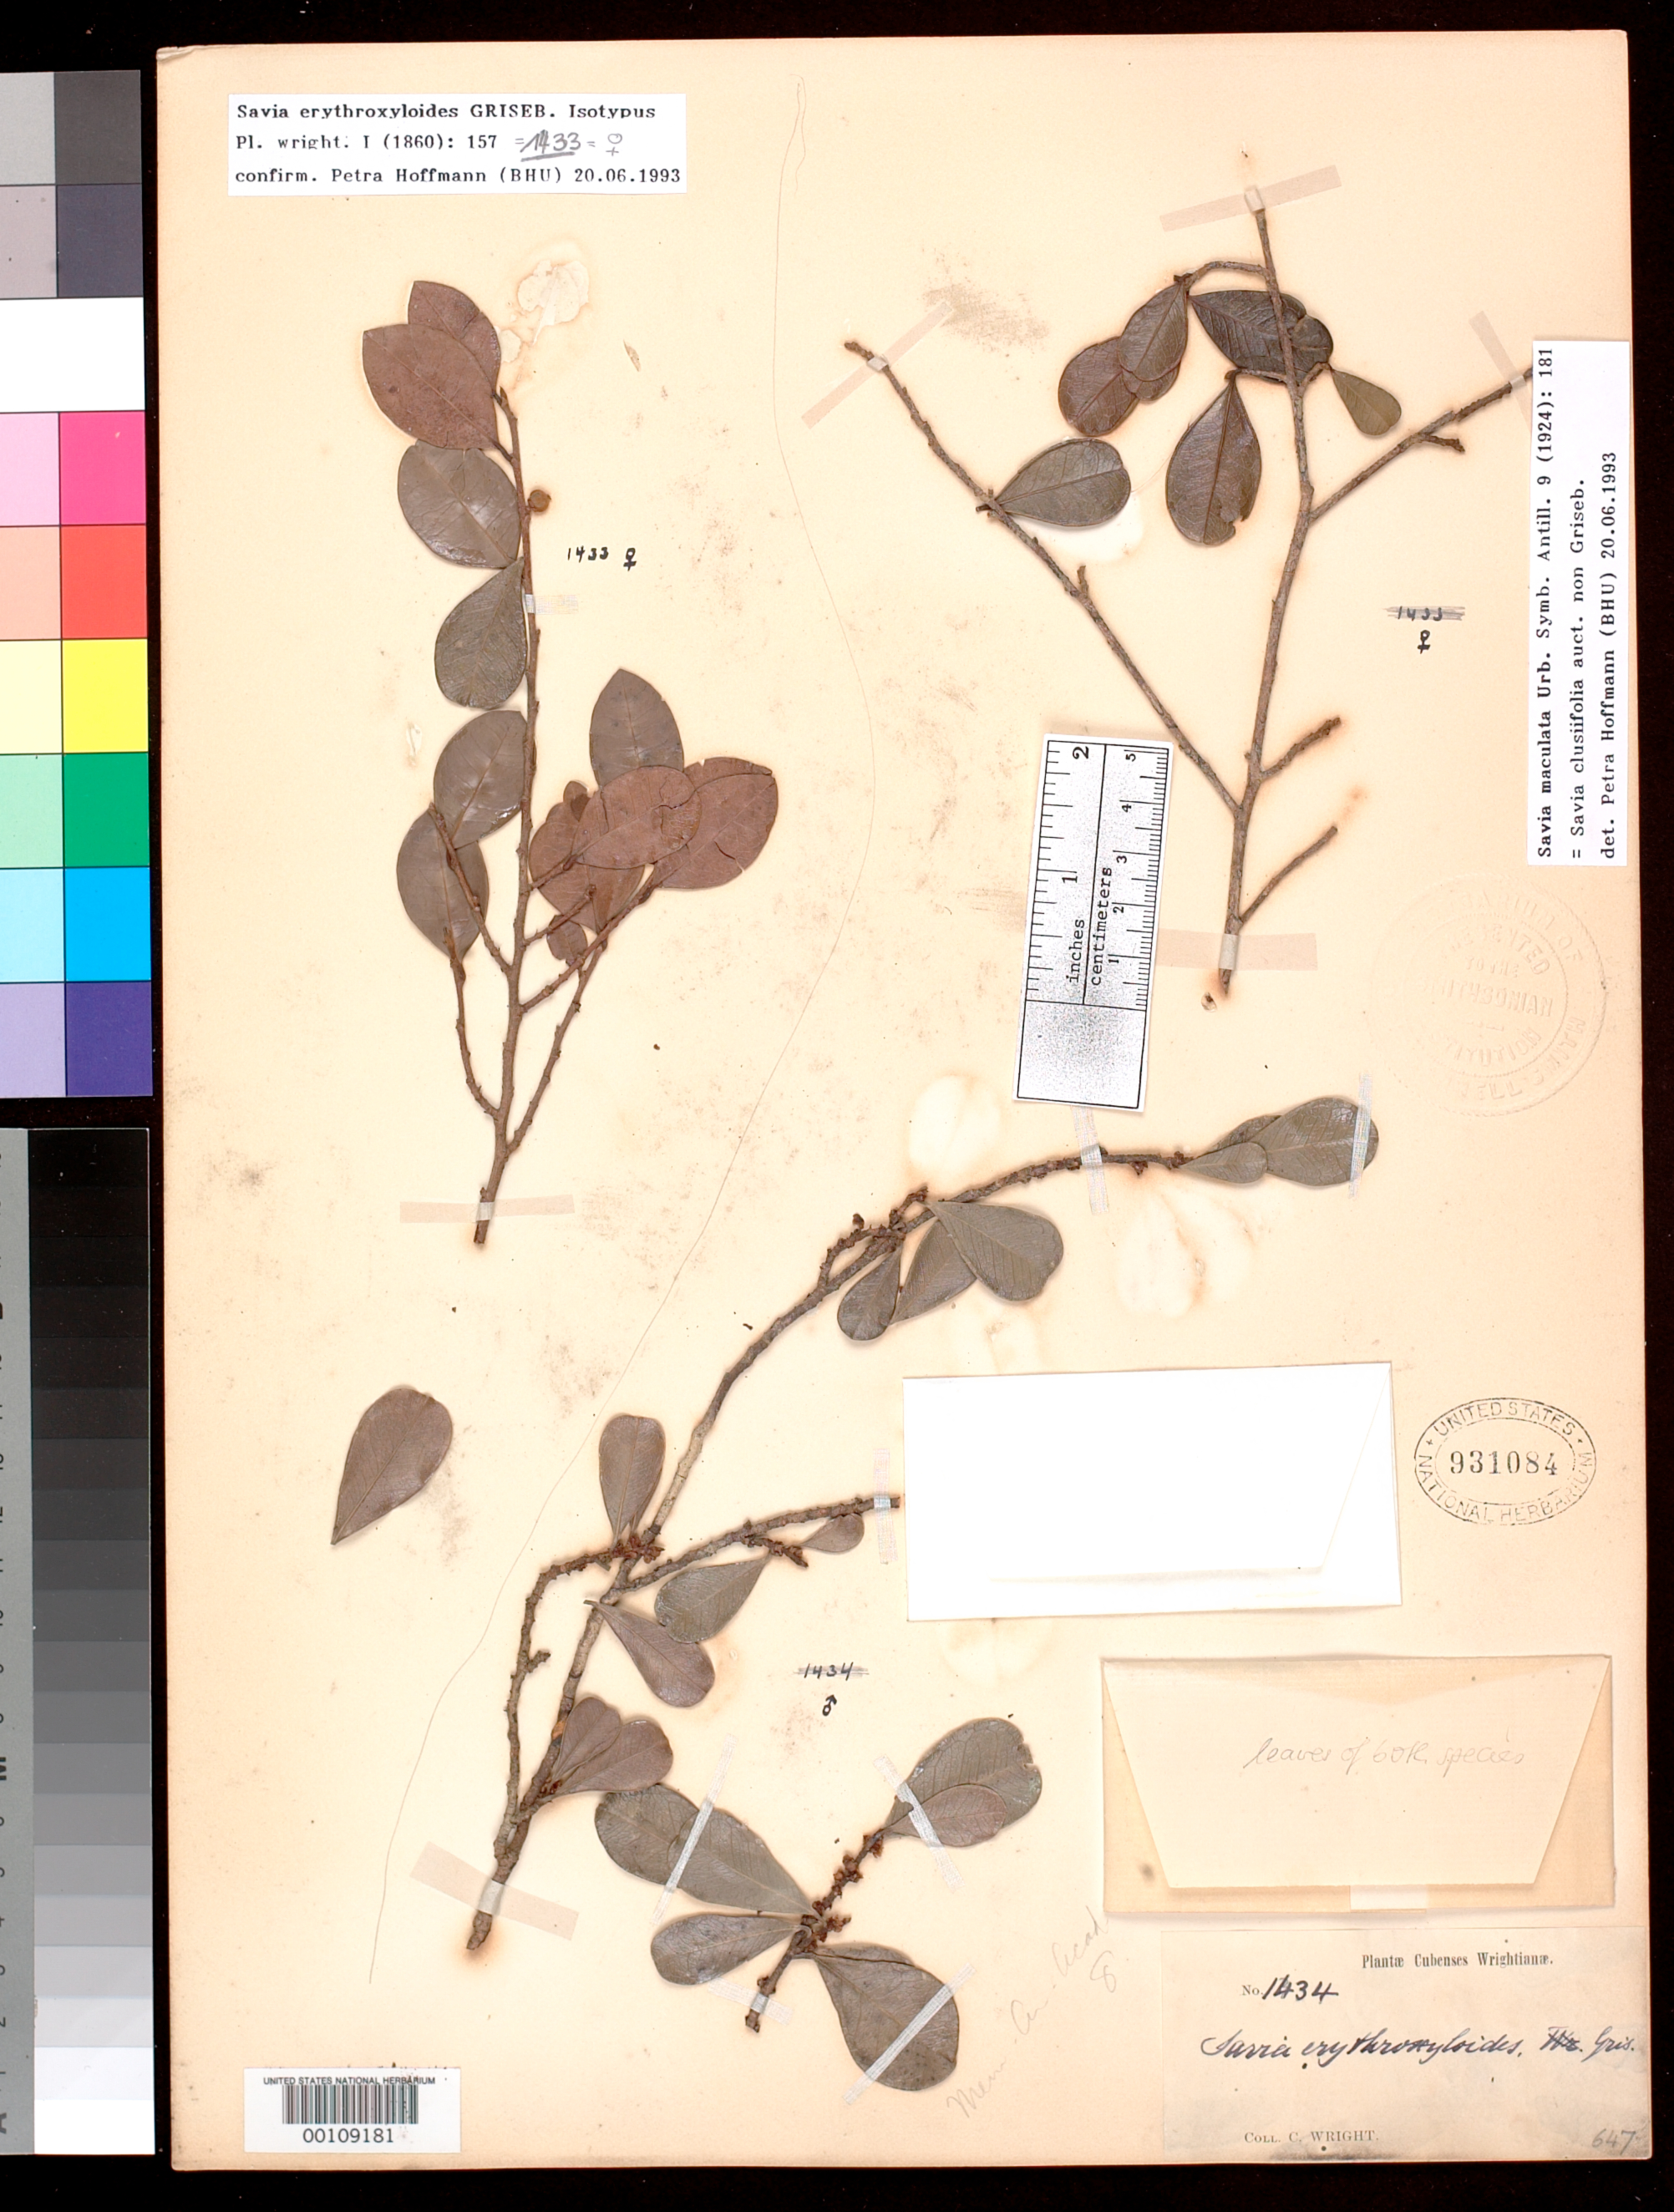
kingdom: Plantae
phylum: Tracheophyta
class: Magnoliopsida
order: Malpighiales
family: Phyllanthaceae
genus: Savia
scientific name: Savia erythroxyloides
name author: Griseb.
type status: Isolectotype; Isosyntype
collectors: C. Wright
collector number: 1433 and 1434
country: Cuba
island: Greater Antilles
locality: Near Monte Verde.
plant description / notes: Sheet apparently mounted with two different collections (1433 & 1434]; only the pistillate collection (1433) "prope Monte Verde" is designated as lectotype but see lectotypification by Hoffmann (2008) for discussion of syntypes.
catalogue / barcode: US 931084